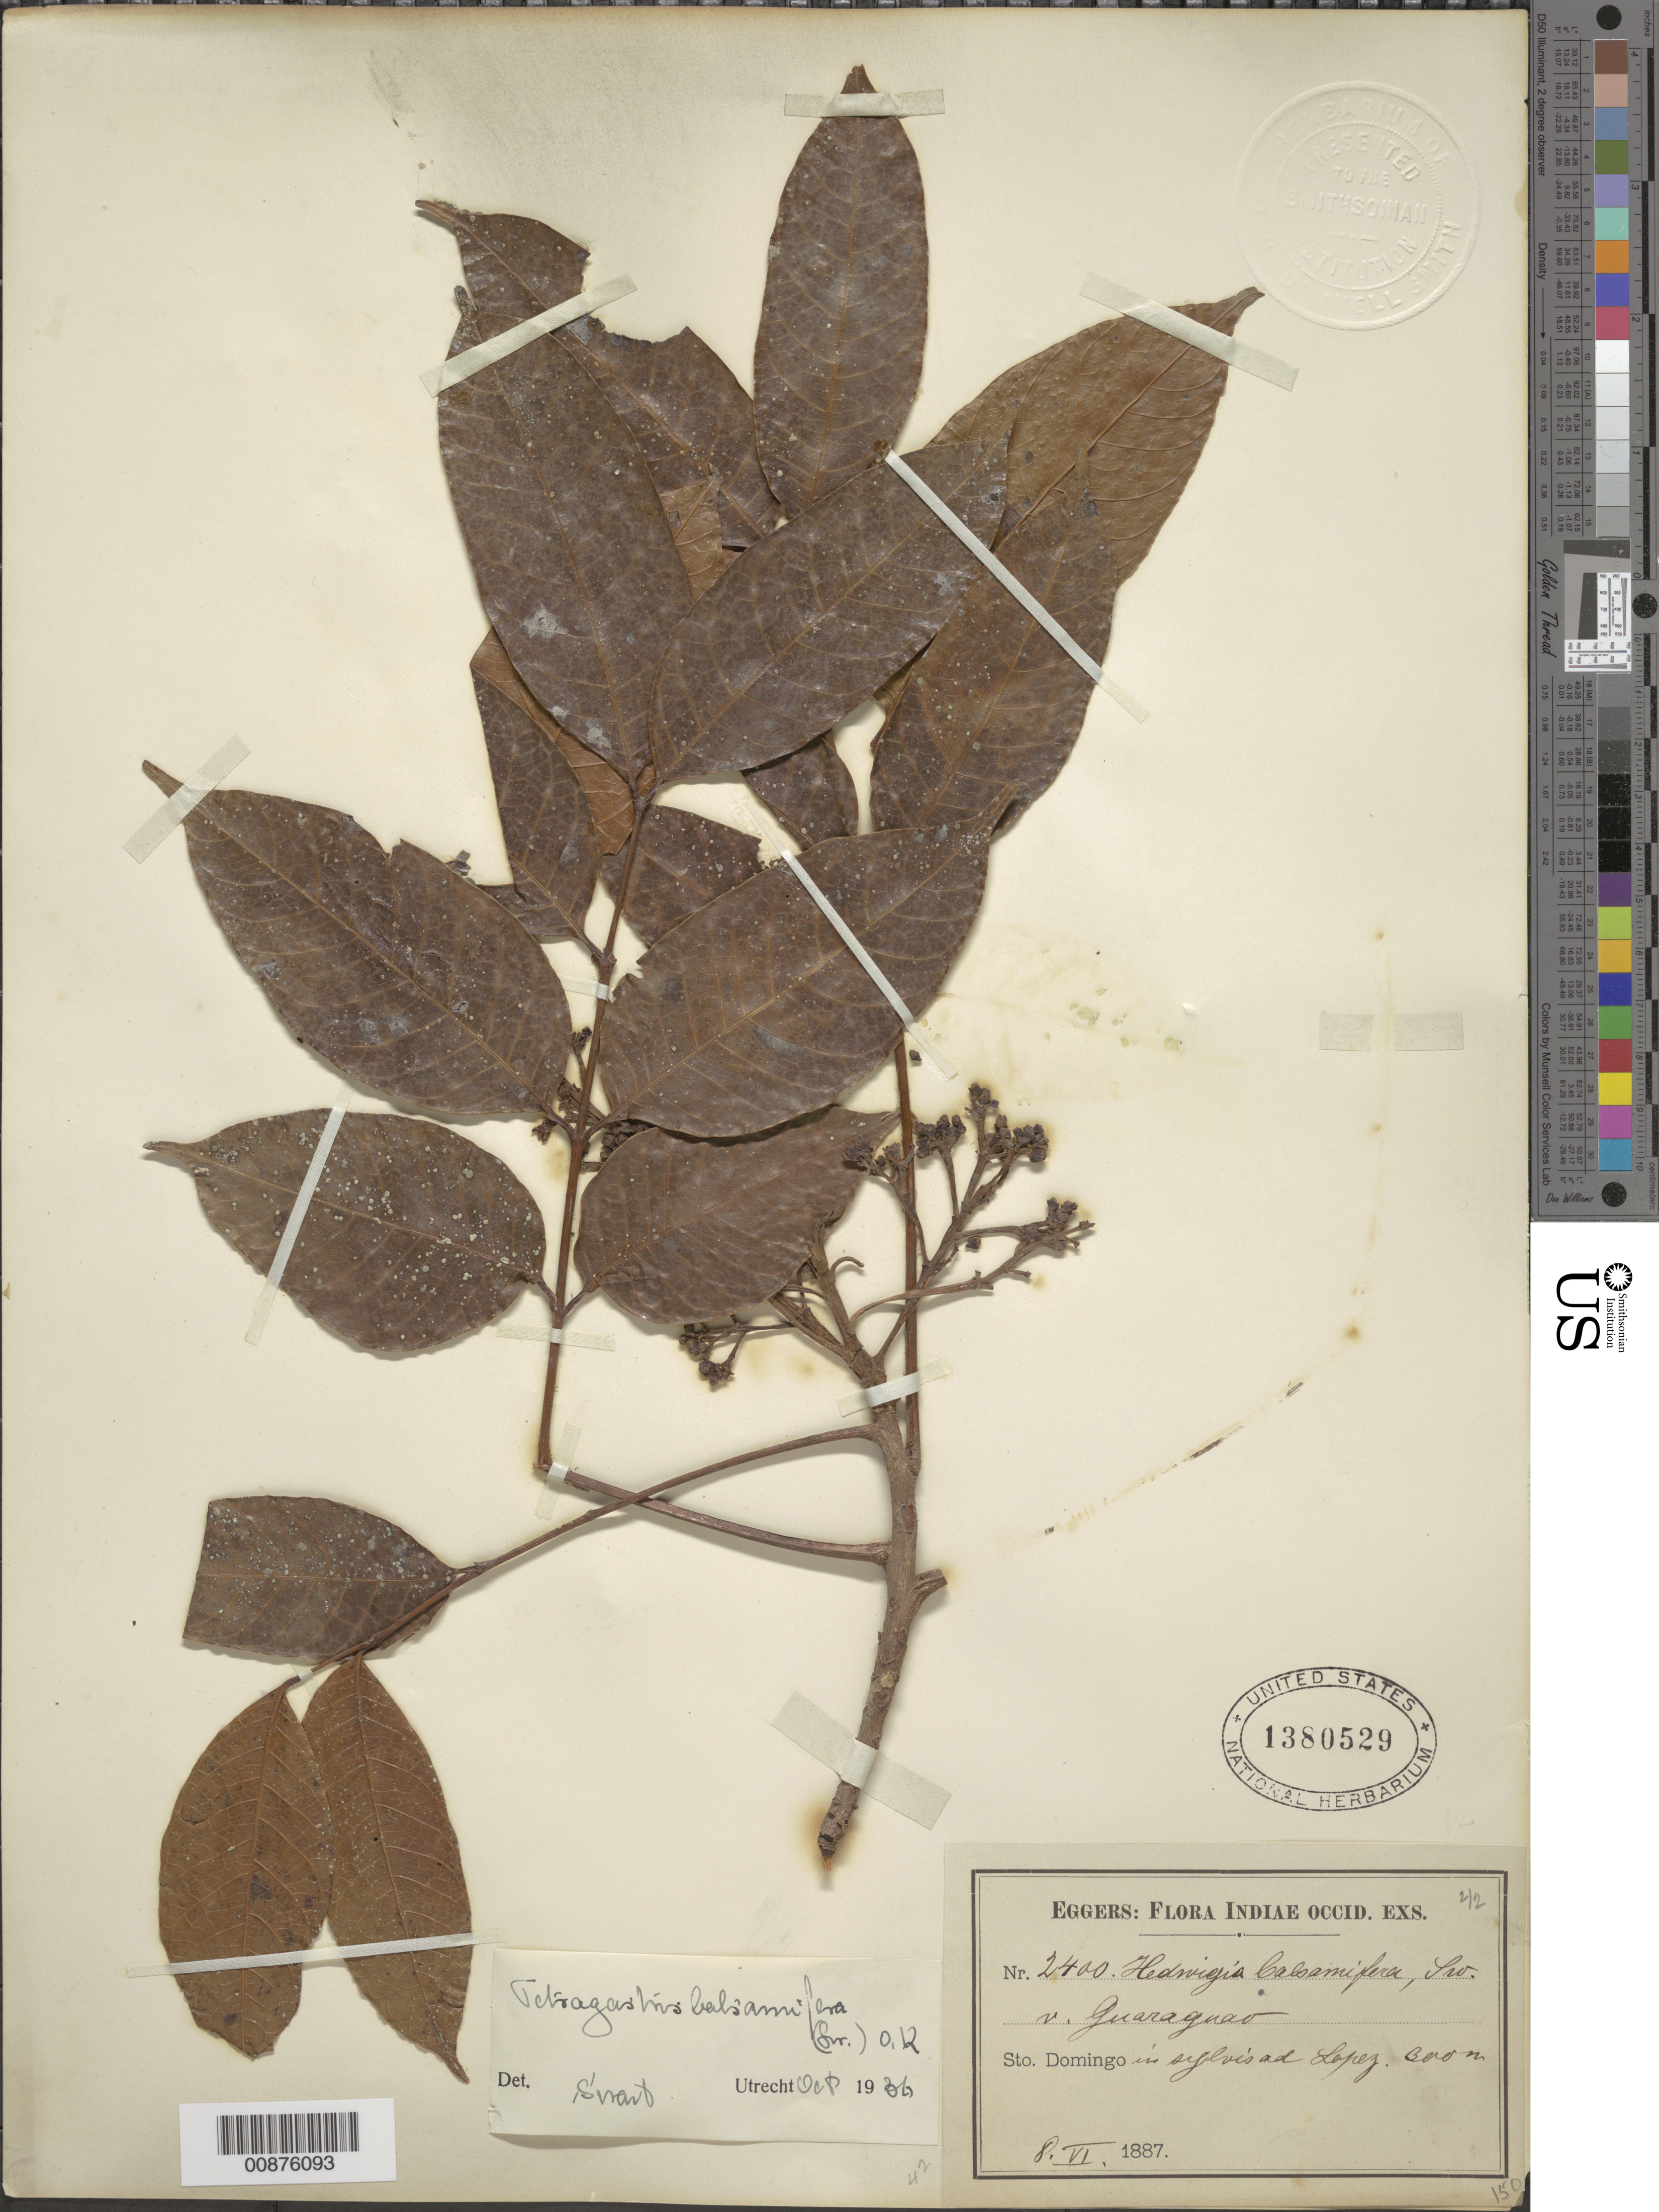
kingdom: Plantae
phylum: Tracheophyta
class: Magnoliopsida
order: Sapindales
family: Burseraceae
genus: Protium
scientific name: Protium balsamiferum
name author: (Sw.) Daly & P. Fine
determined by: Daly, Douglas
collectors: H. F. A. von Eggers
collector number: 2400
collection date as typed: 08 Jun 1887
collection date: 1887-06-08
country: Dominican Republic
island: Hispaniola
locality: Lopez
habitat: In sylvis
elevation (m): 300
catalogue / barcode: US 1380529